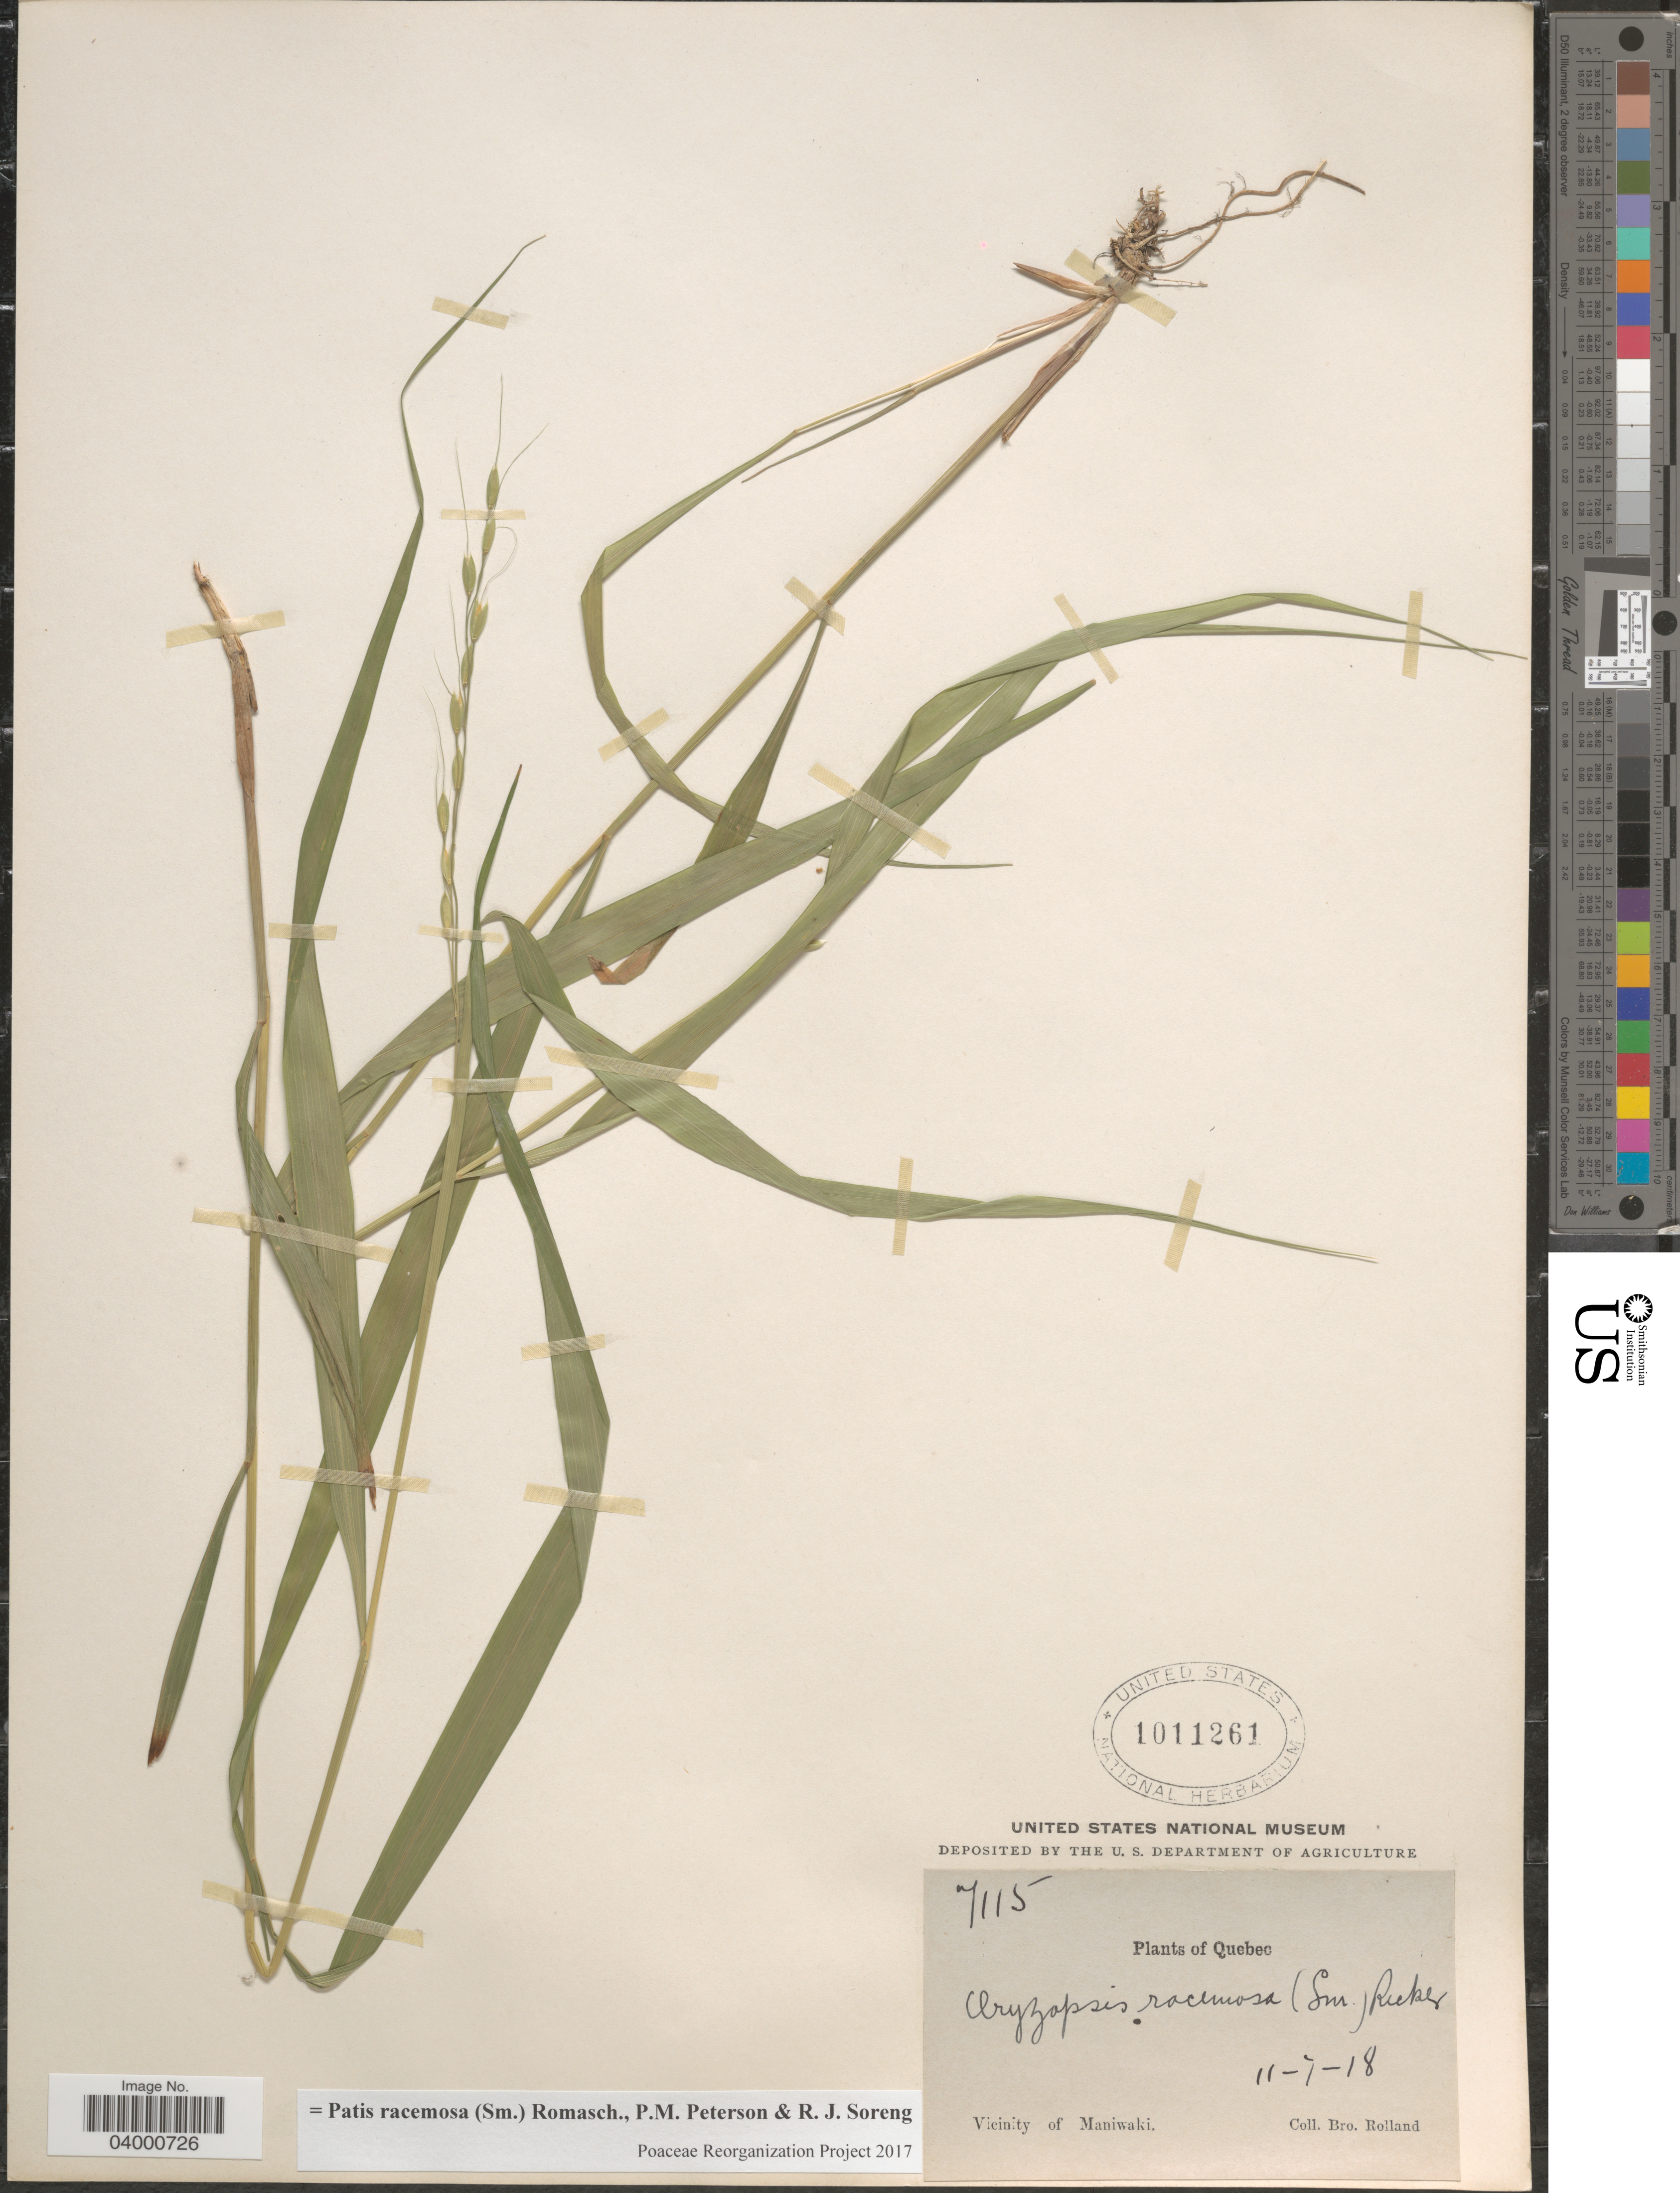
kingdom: Plantae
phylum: Tracheophyta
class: Liliopsida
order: Poales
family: Poaceae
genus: Patis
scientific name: Patis racemosa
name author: (Sm.) Romasch. et al.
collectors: B. Rolland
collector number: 7115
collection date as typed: Transcribed d/m/y: 11/7/18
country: Canada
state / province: Quebec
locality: Vicinity of Maniwaki.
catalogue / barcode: US 1011261